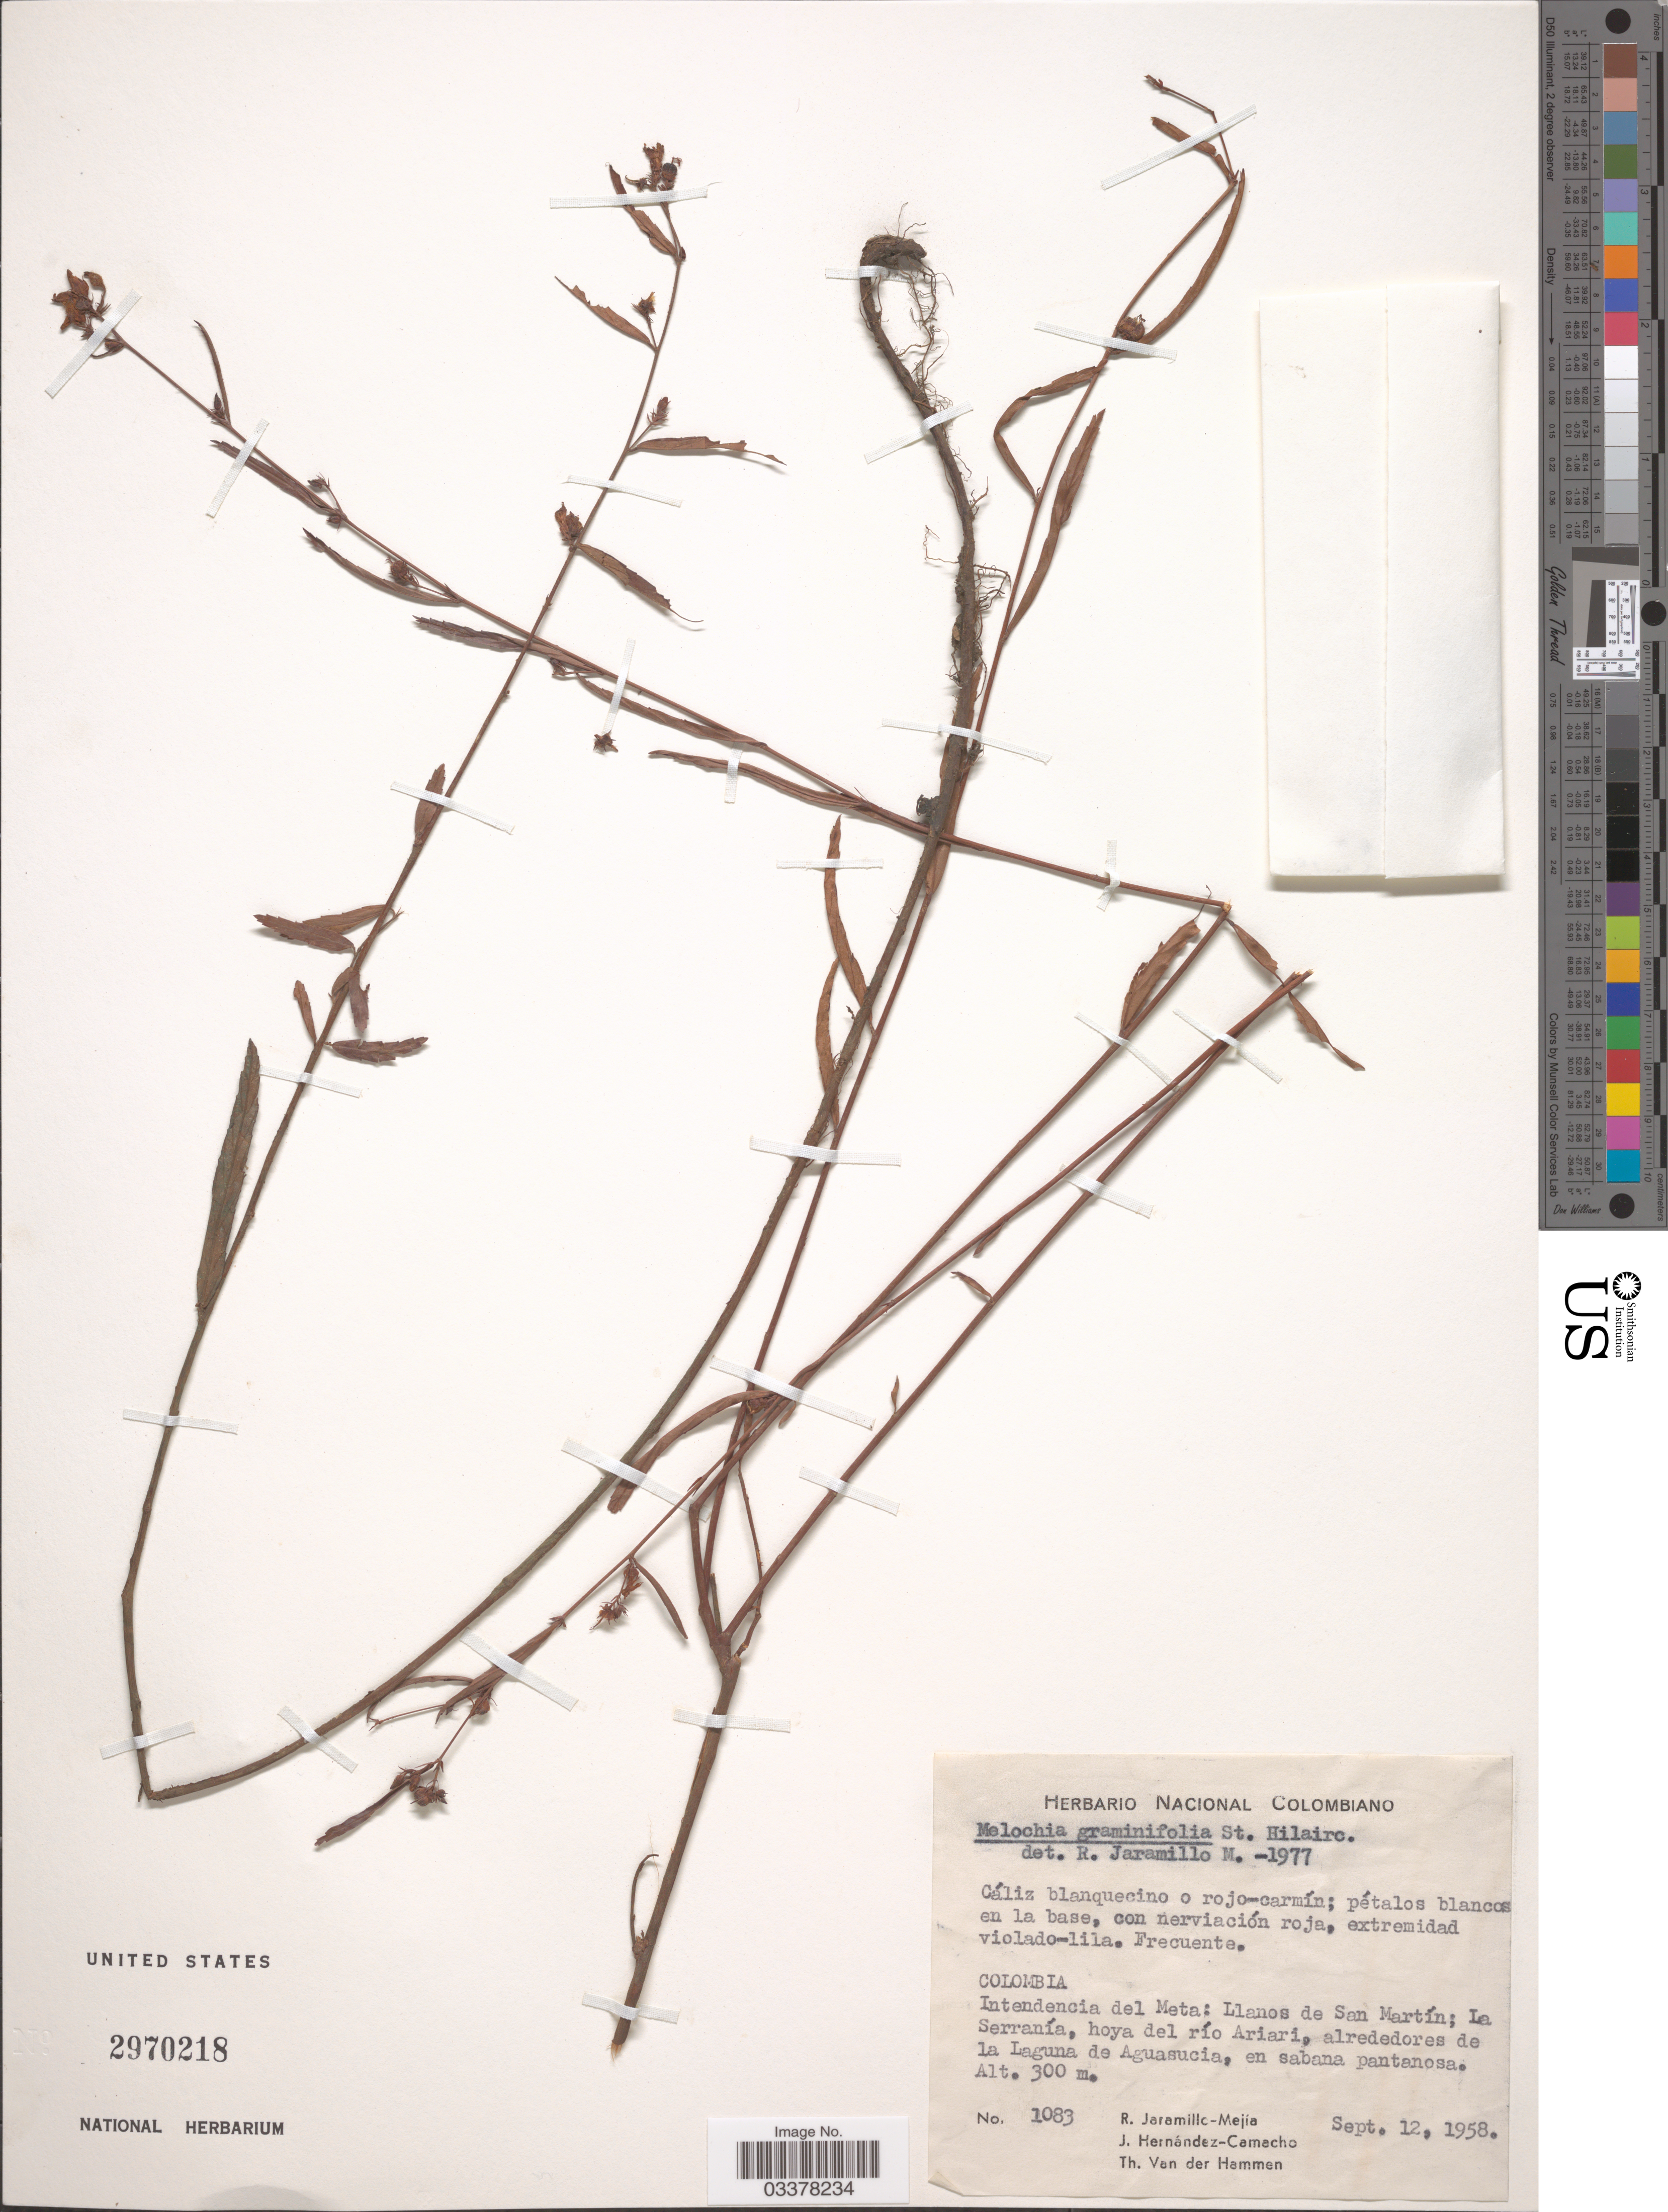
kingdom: Plantae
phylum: Tracheophyta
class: Magnoliopsida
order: Malvales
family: Malvaceae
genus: Melochia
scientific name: Melochia graminifolia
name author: A. St.-Hil.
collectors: R. Jaramillo M., J. Hernández-Camacho & T. Van der Hammen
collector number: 1083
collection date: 1958-09-12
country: Colombia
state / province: Meta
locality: Intendencia del Meta: Llanos de San Martín; La Serranía, hoya del río Ariari, alrededores de la Laguna de Aguasucia.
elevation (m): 300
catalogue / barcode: US 2970218